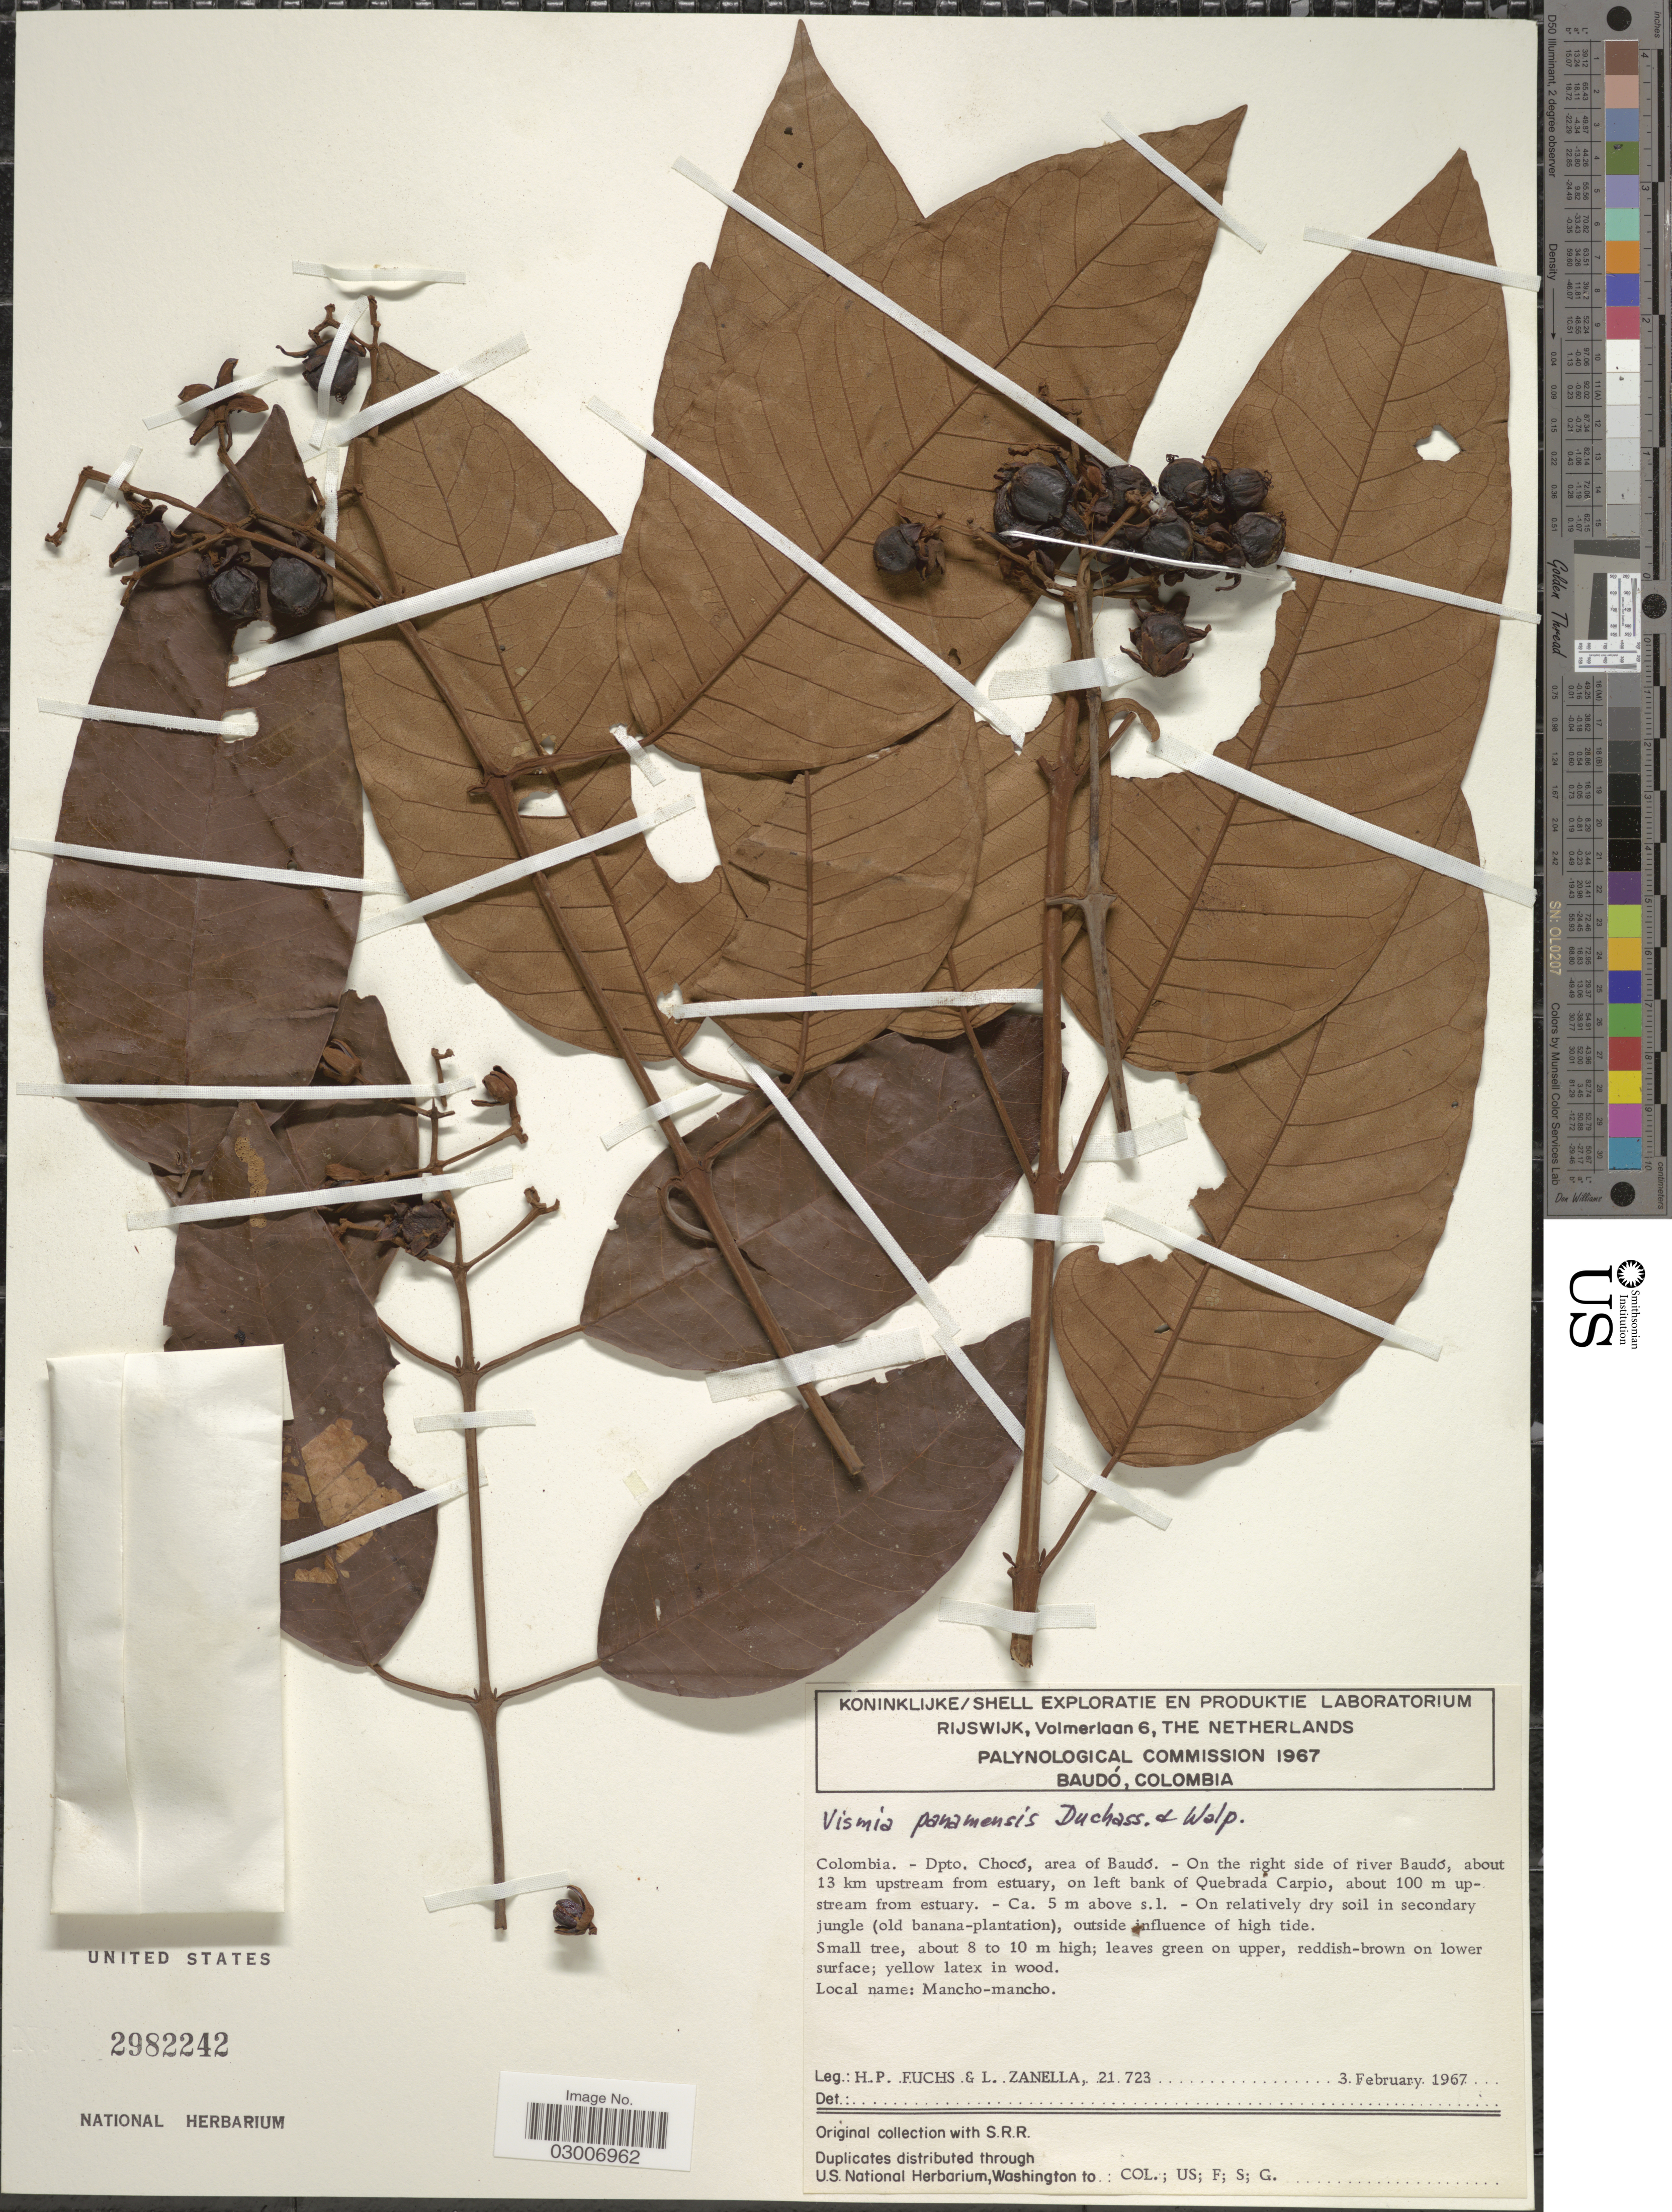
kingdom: Plantae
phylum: Tracheophyta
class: Magnoliopsida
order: Malpighiales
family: Hypericaceae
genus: Vismia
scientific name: Vismia panamensis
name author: Duchass. & Walp.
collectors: H. P. Fuchs & L. Zanella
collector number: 21723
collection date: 1967-02-03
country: Colombia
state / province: Chocó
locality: Dpto. Chocó, area of Baudó. - On the right side of river Baudó, about 13 km upstream from estuary, on left bank of Quebrada Carpio.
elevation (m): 100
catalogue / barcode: US 2982242